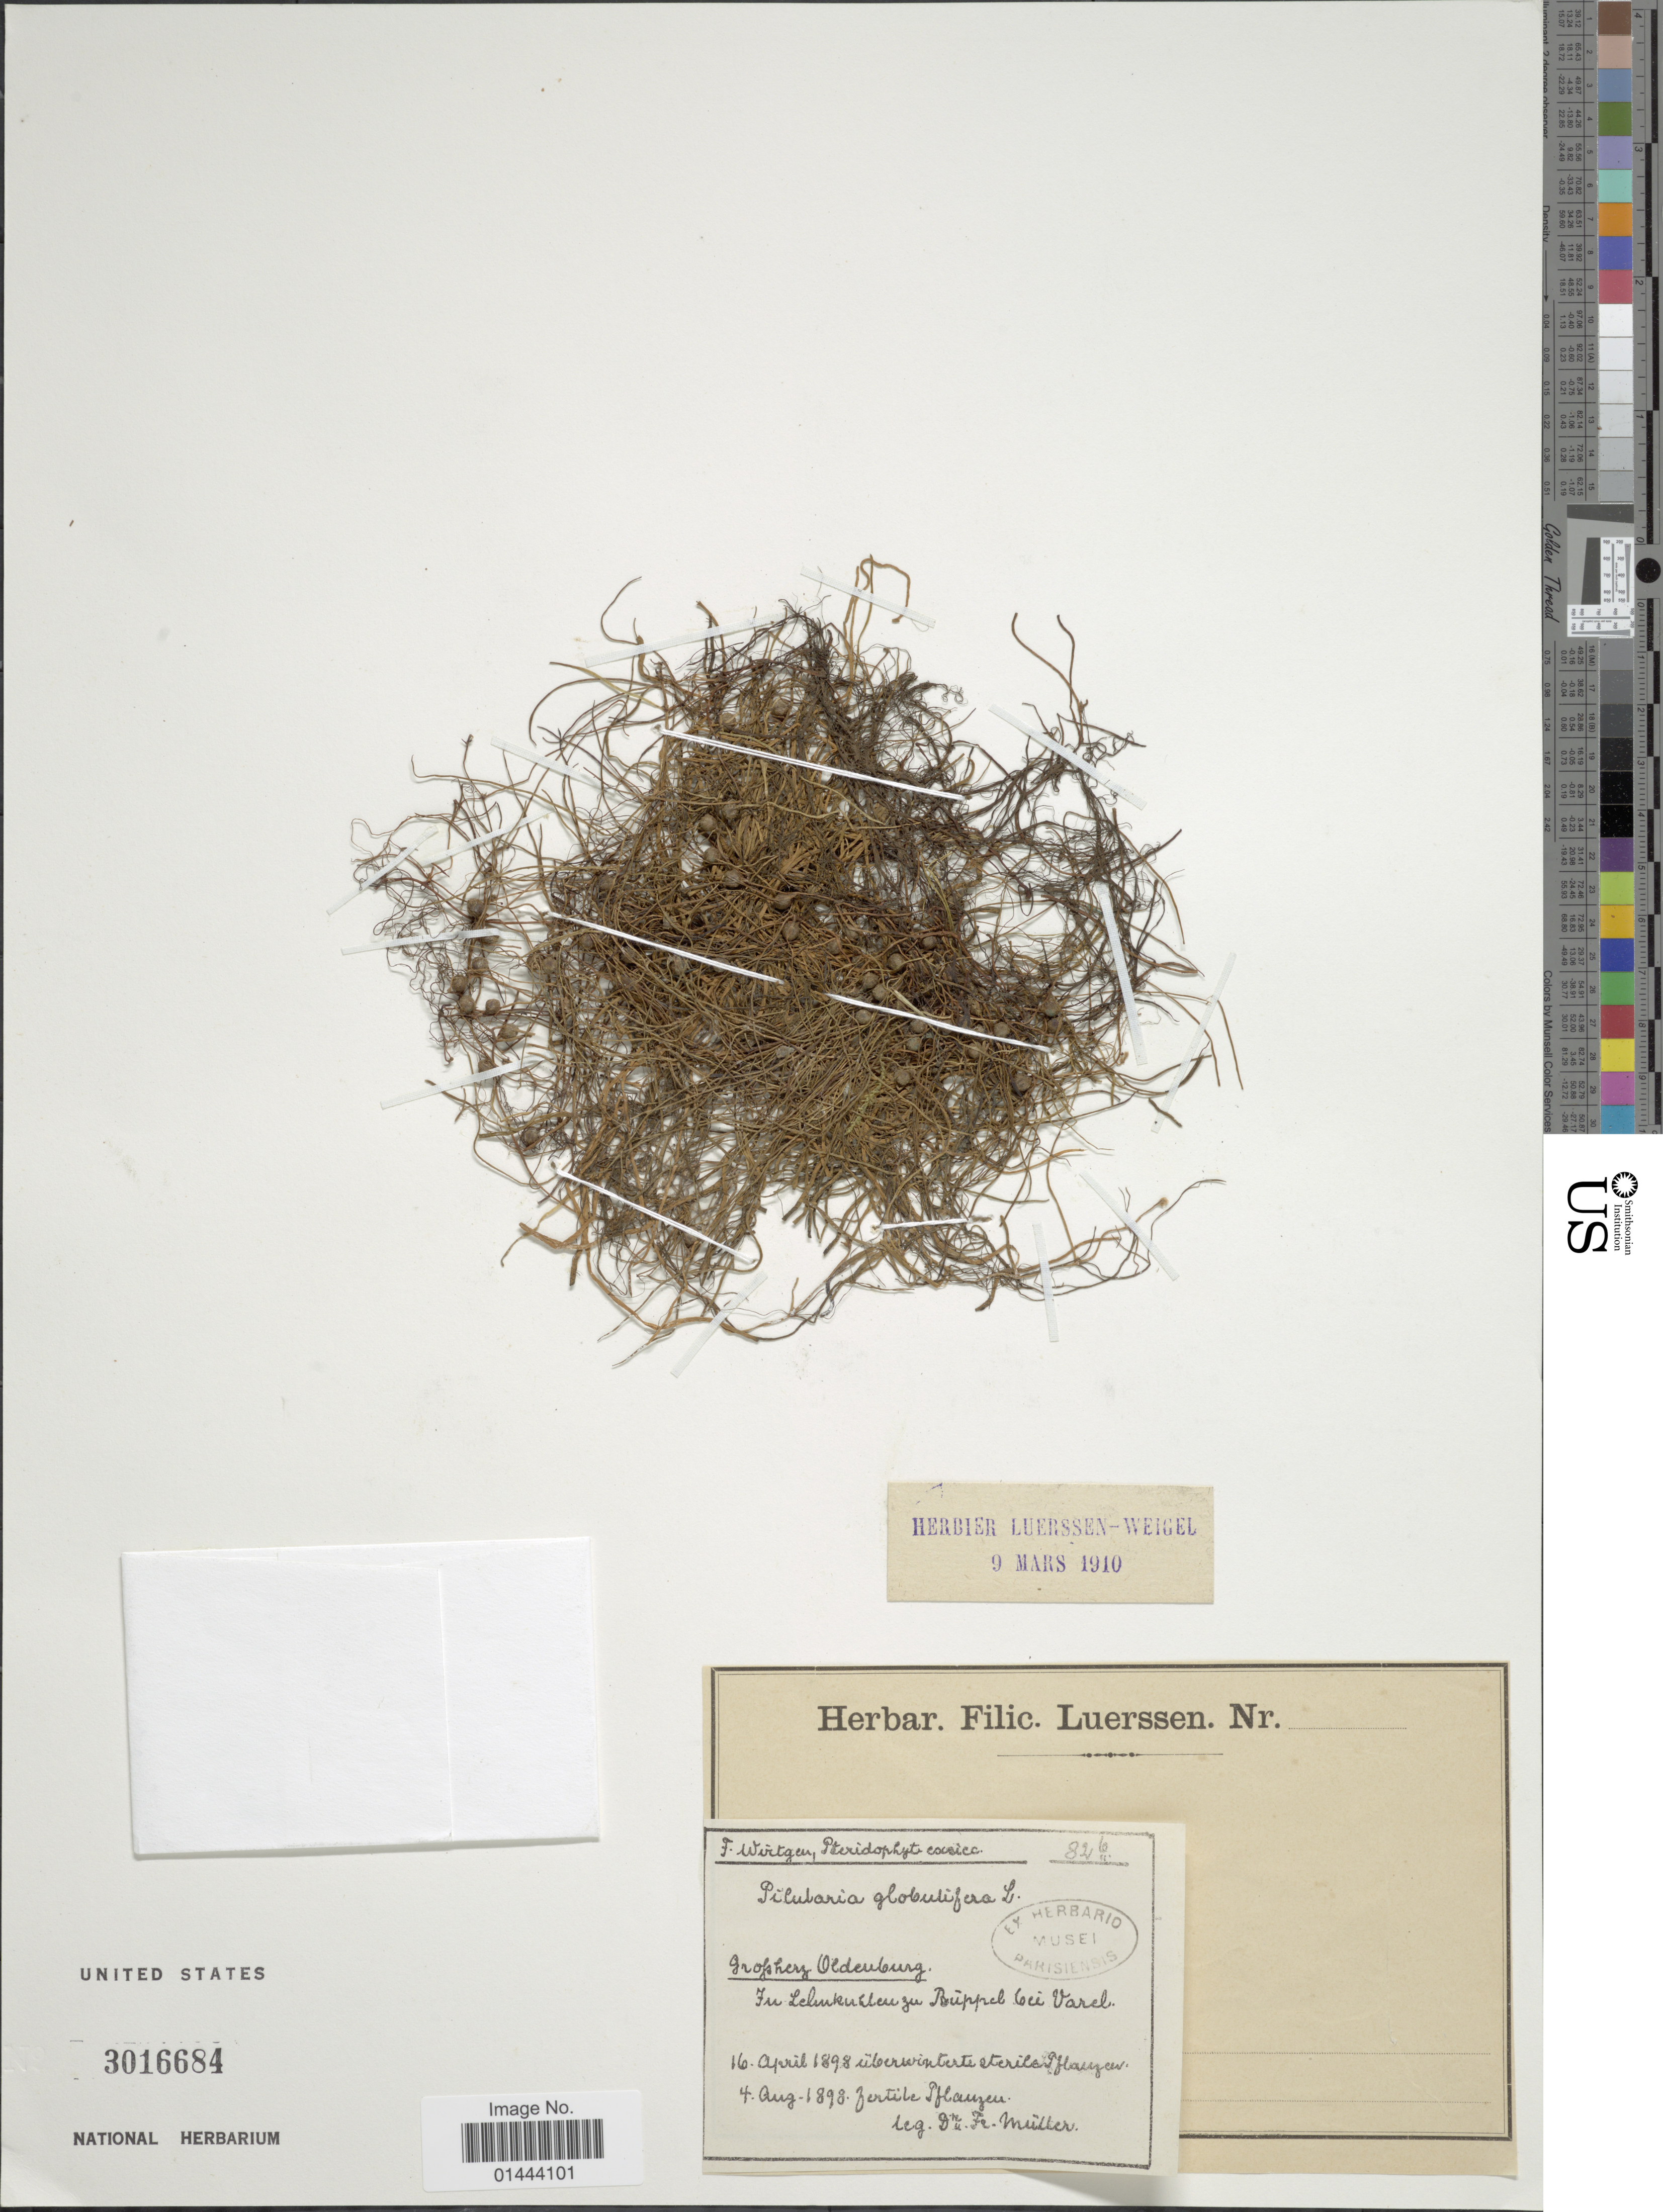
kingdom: Plantae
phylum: Tracheophyta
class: Polypodiopsida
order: Salviniales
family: Marsileaceae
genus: Pilularia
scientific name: Pilularia globulifera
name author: L.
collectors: F. Müller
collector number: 826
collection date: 1898-04-16/1898-08-04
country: Germany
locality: In Lelyukuileu zu Büppel lei Varel [interpreted]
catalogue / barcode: US 3016684